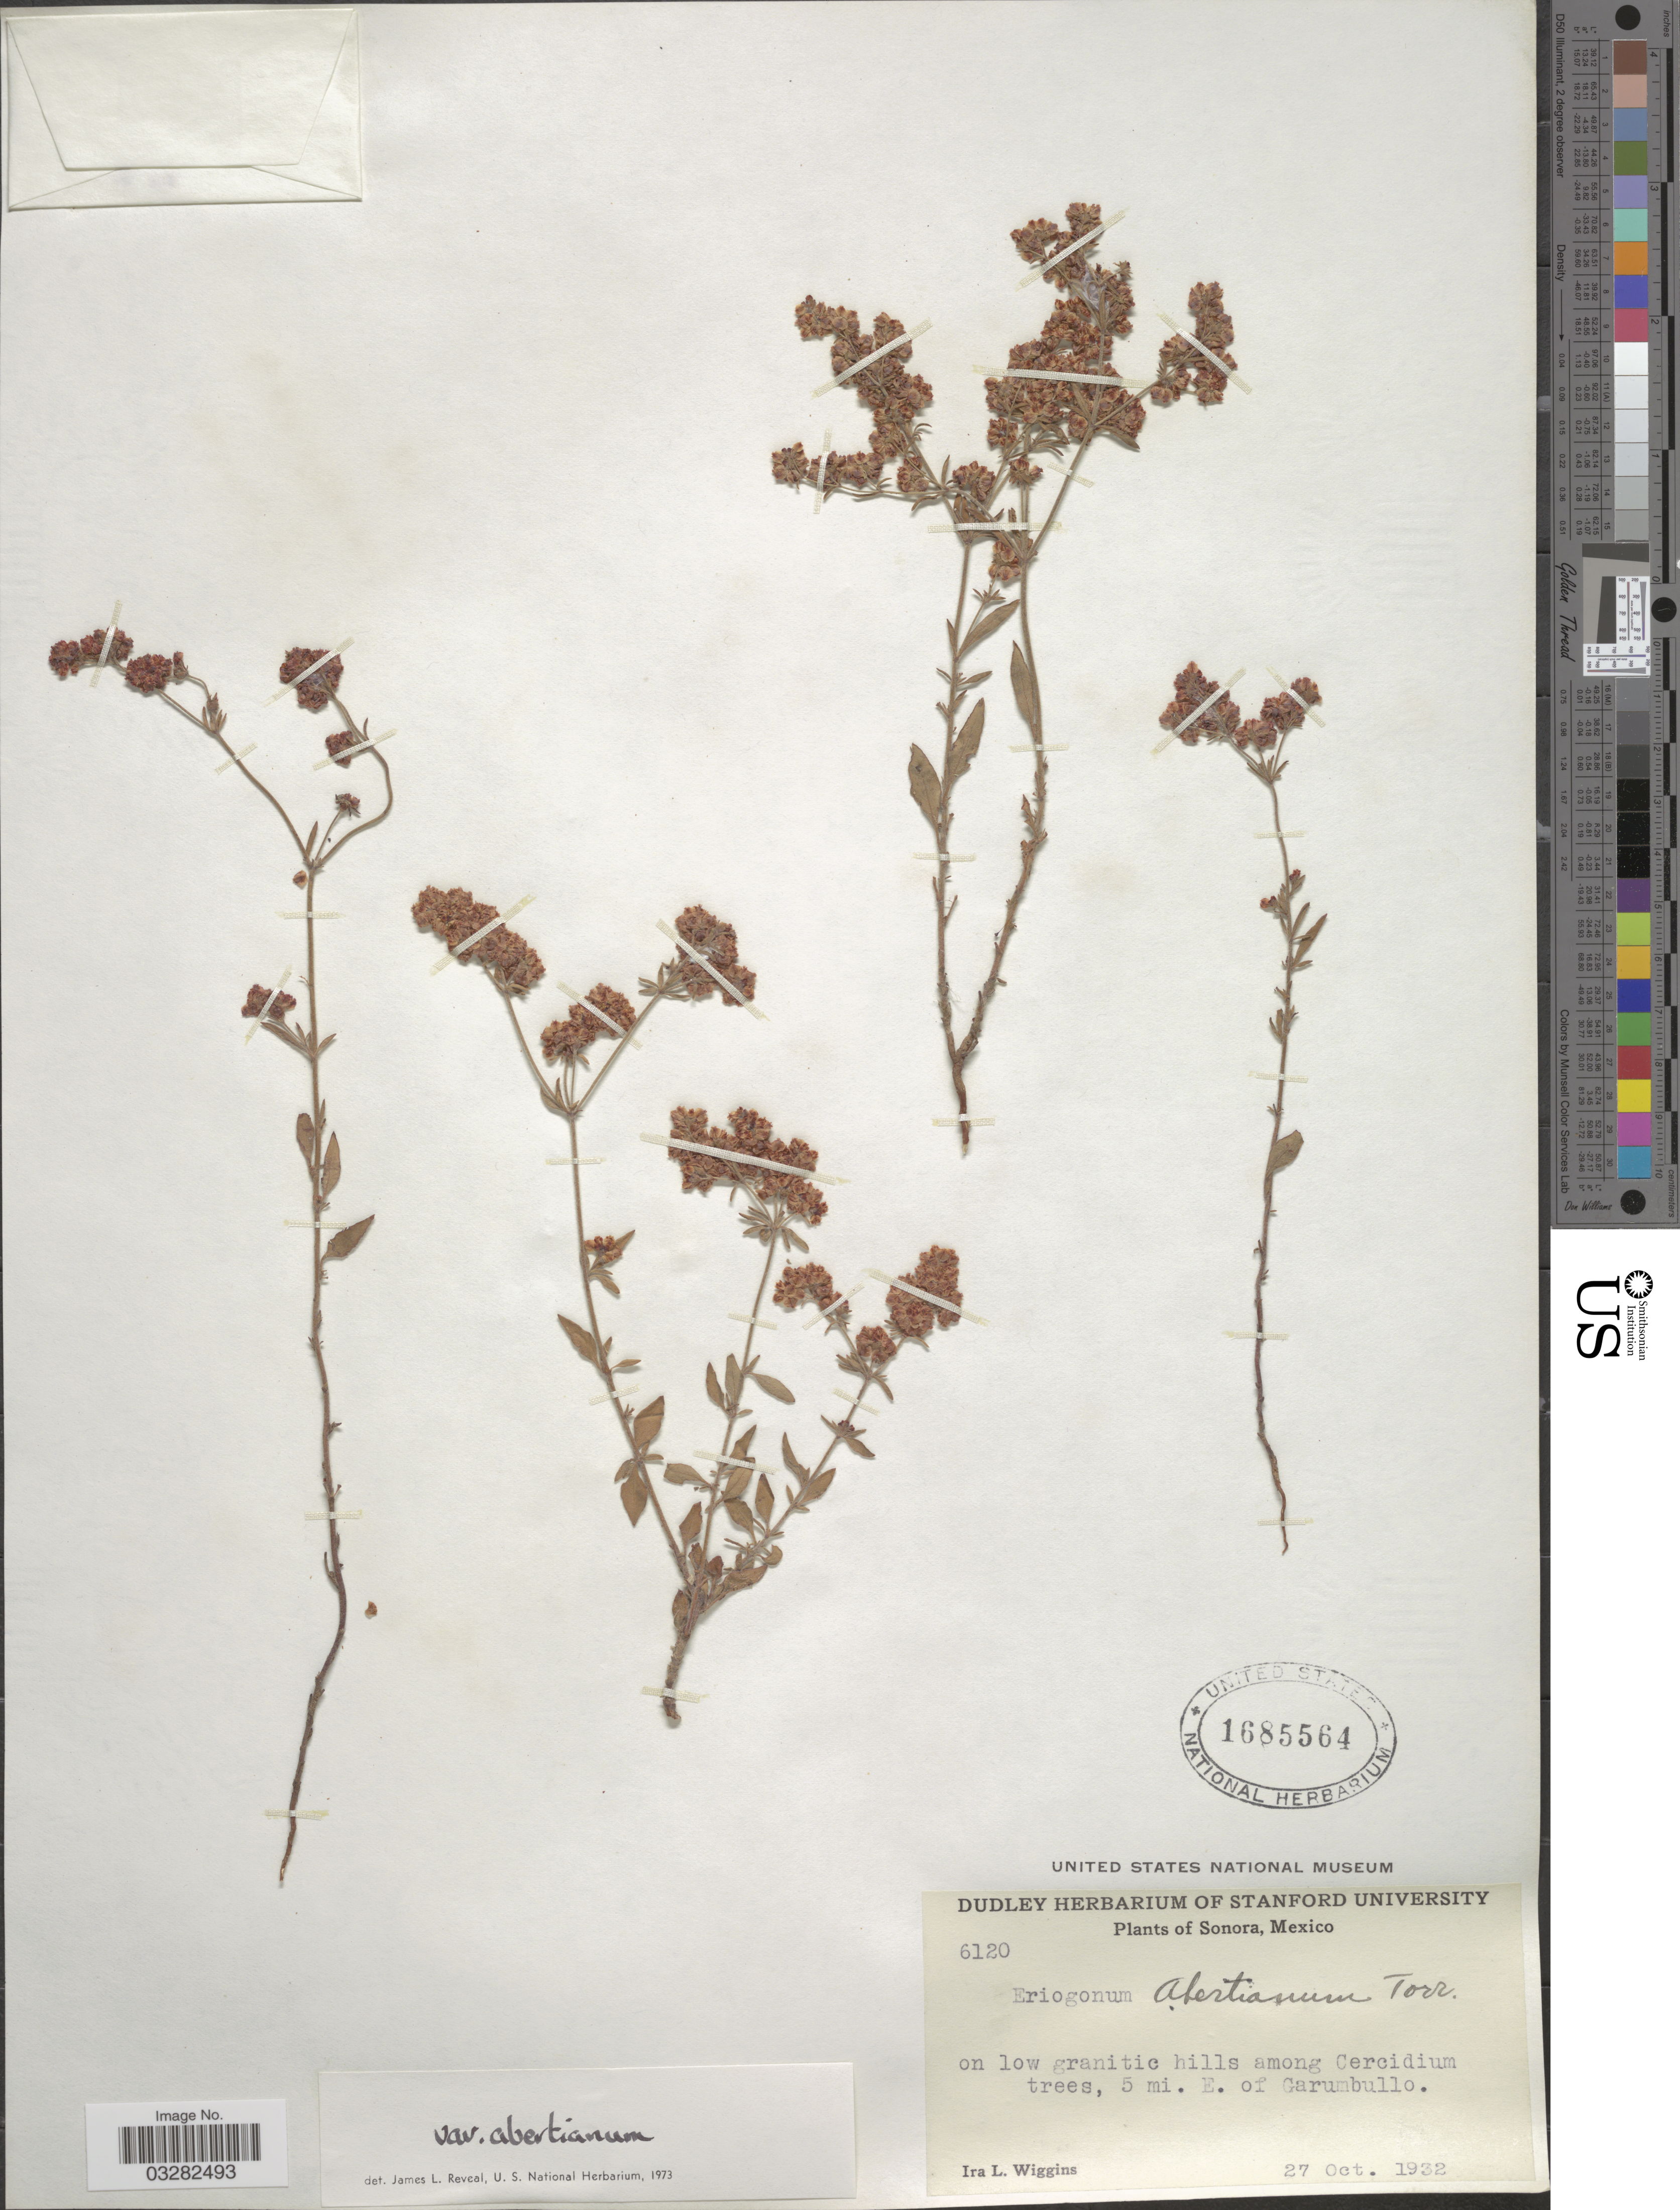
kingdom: Plantae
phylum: Tracheophyta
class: Magnoliopsida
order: Caryophyllales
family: Polygonaceae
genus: Eriogonum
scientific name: Eriogonum abertianum var. abertianum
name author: Torr.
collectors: I. L. Wiggins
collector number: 6120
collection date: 1932-10-27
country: Mexico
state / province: Sonora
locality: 5 mi. E. of Garumbullo.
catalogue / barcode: US 1685564